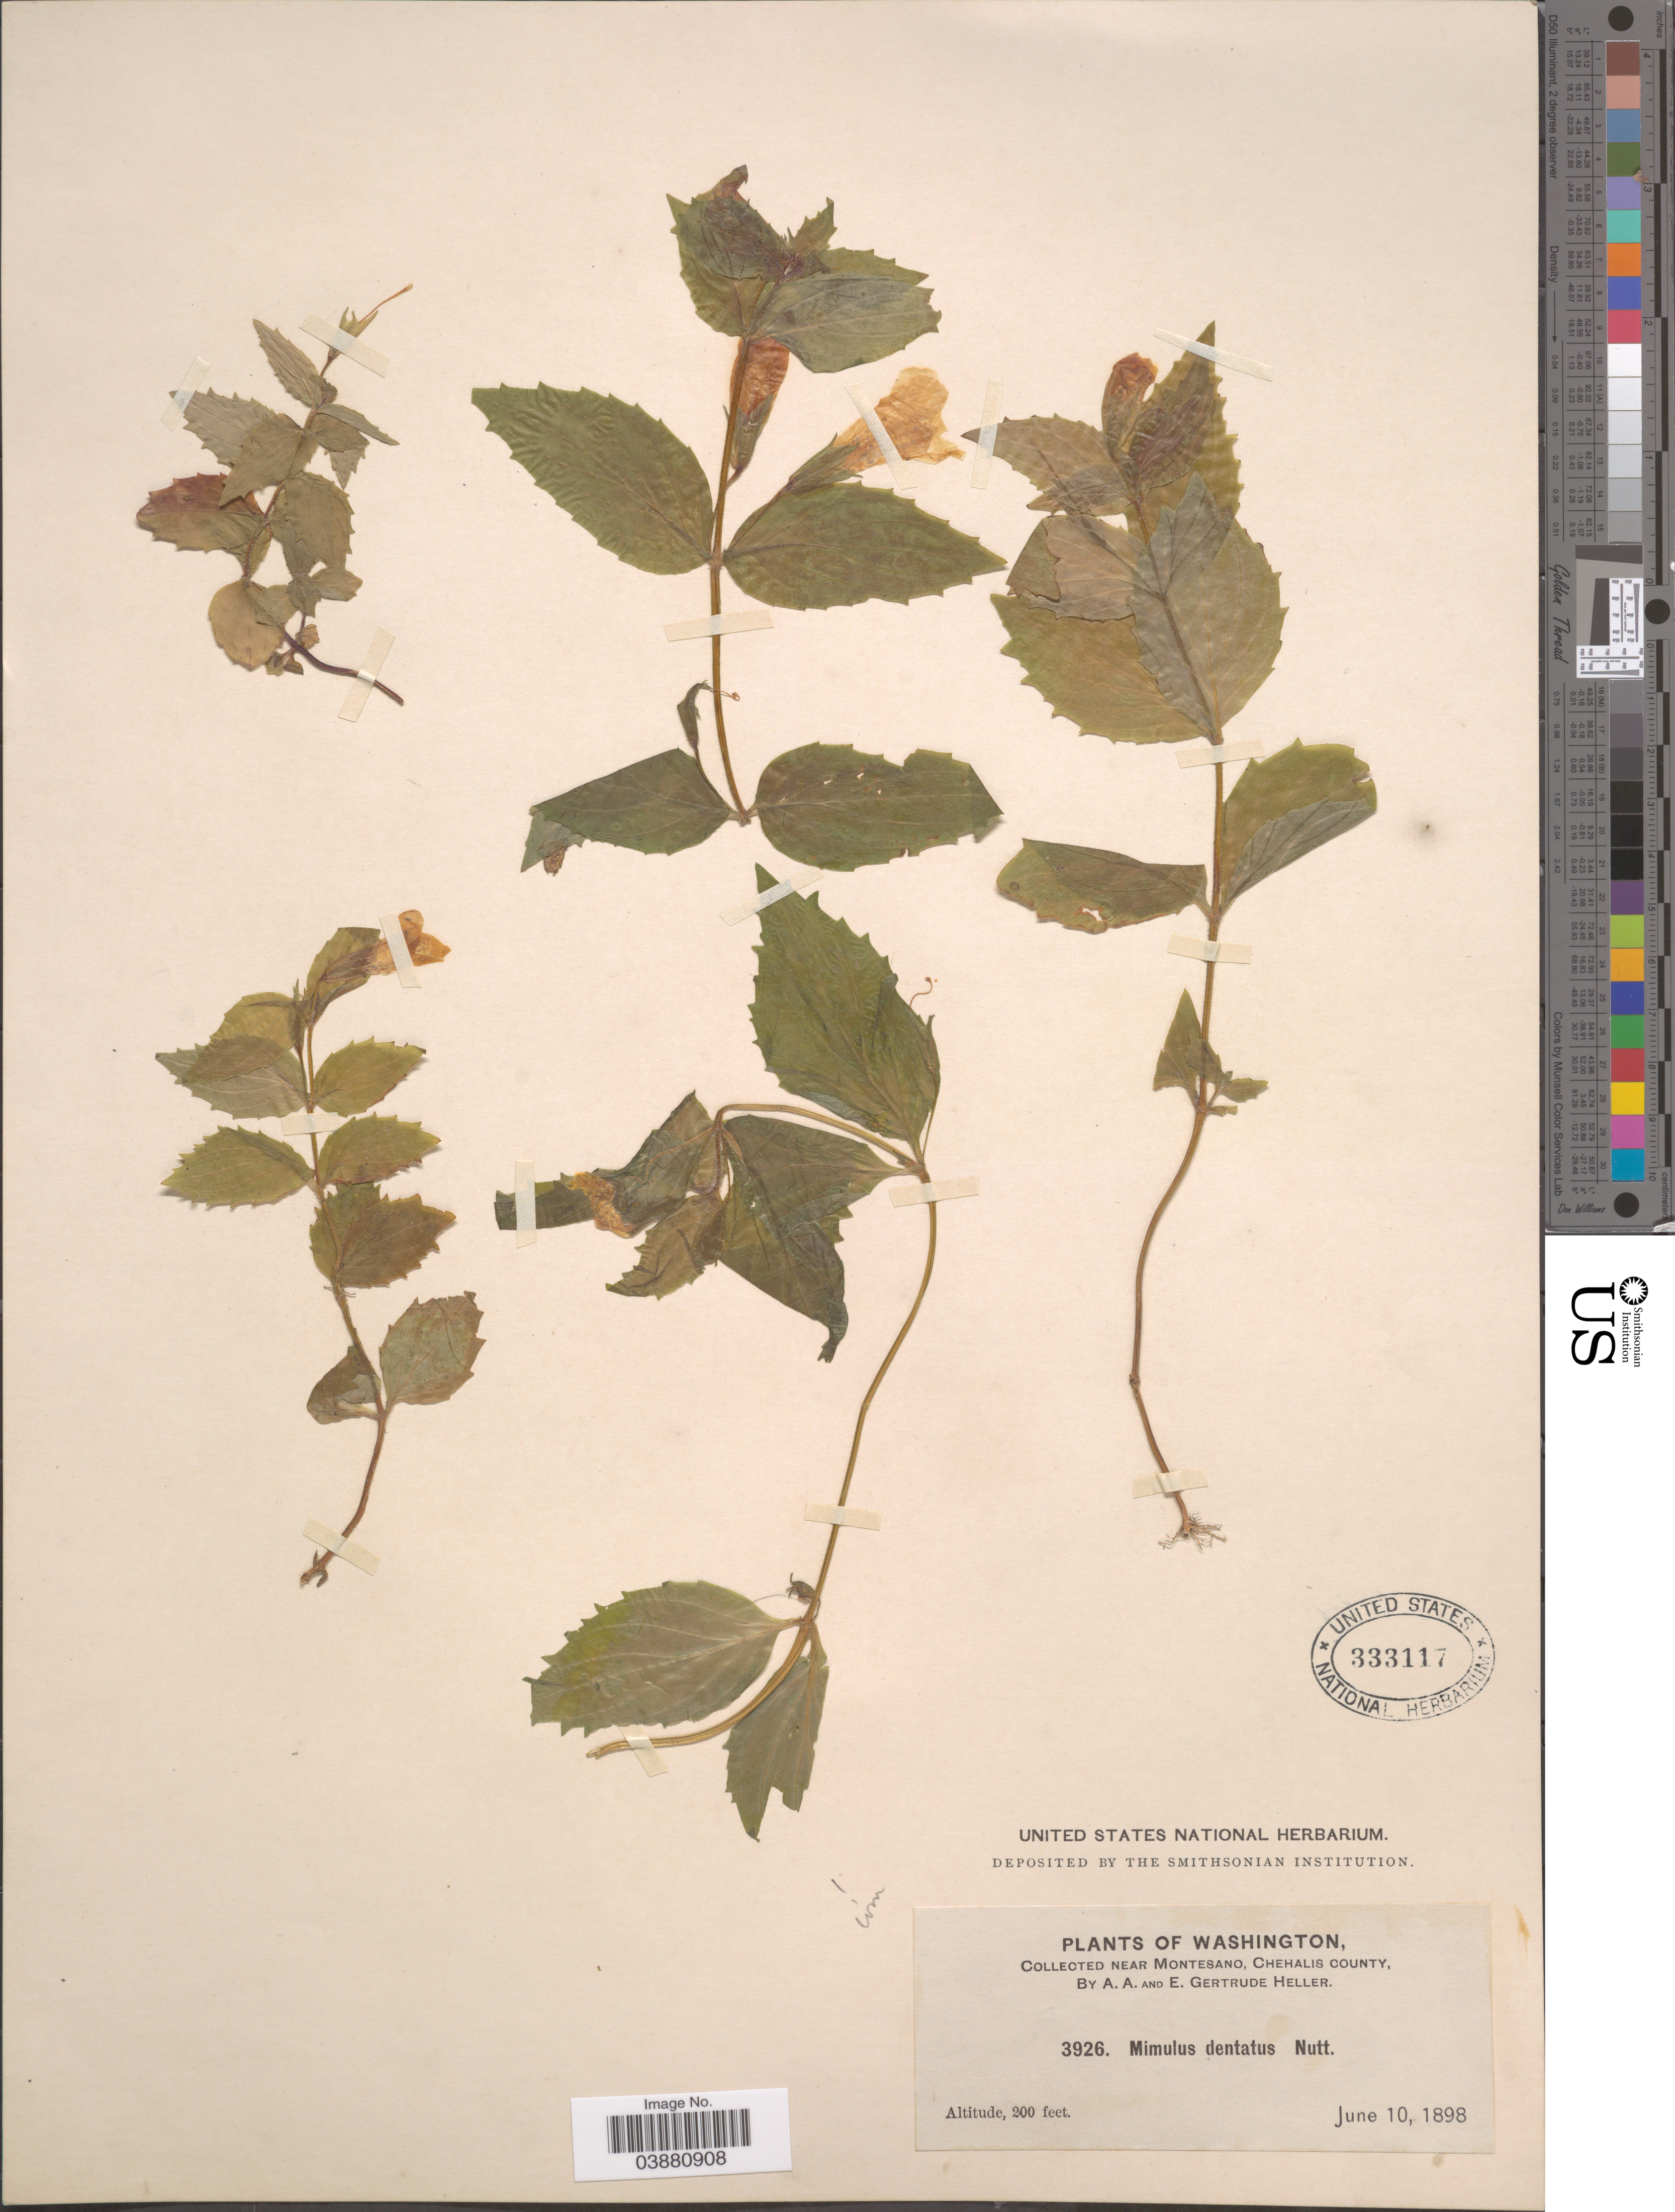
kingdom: Plantae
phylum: Tracheophyta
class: Magnoliopsida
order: Lamiales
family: Phrymaceae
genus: Mimulus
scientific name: Mimulus dentatus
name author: Nutt. ex Benth.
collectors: A. A. Heller & E. G. Heller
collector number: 3926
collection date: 1898-06-10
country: United States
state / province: Washington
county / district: Grays Harbor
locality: Near Montesano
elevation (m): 61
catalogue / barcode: US 333117